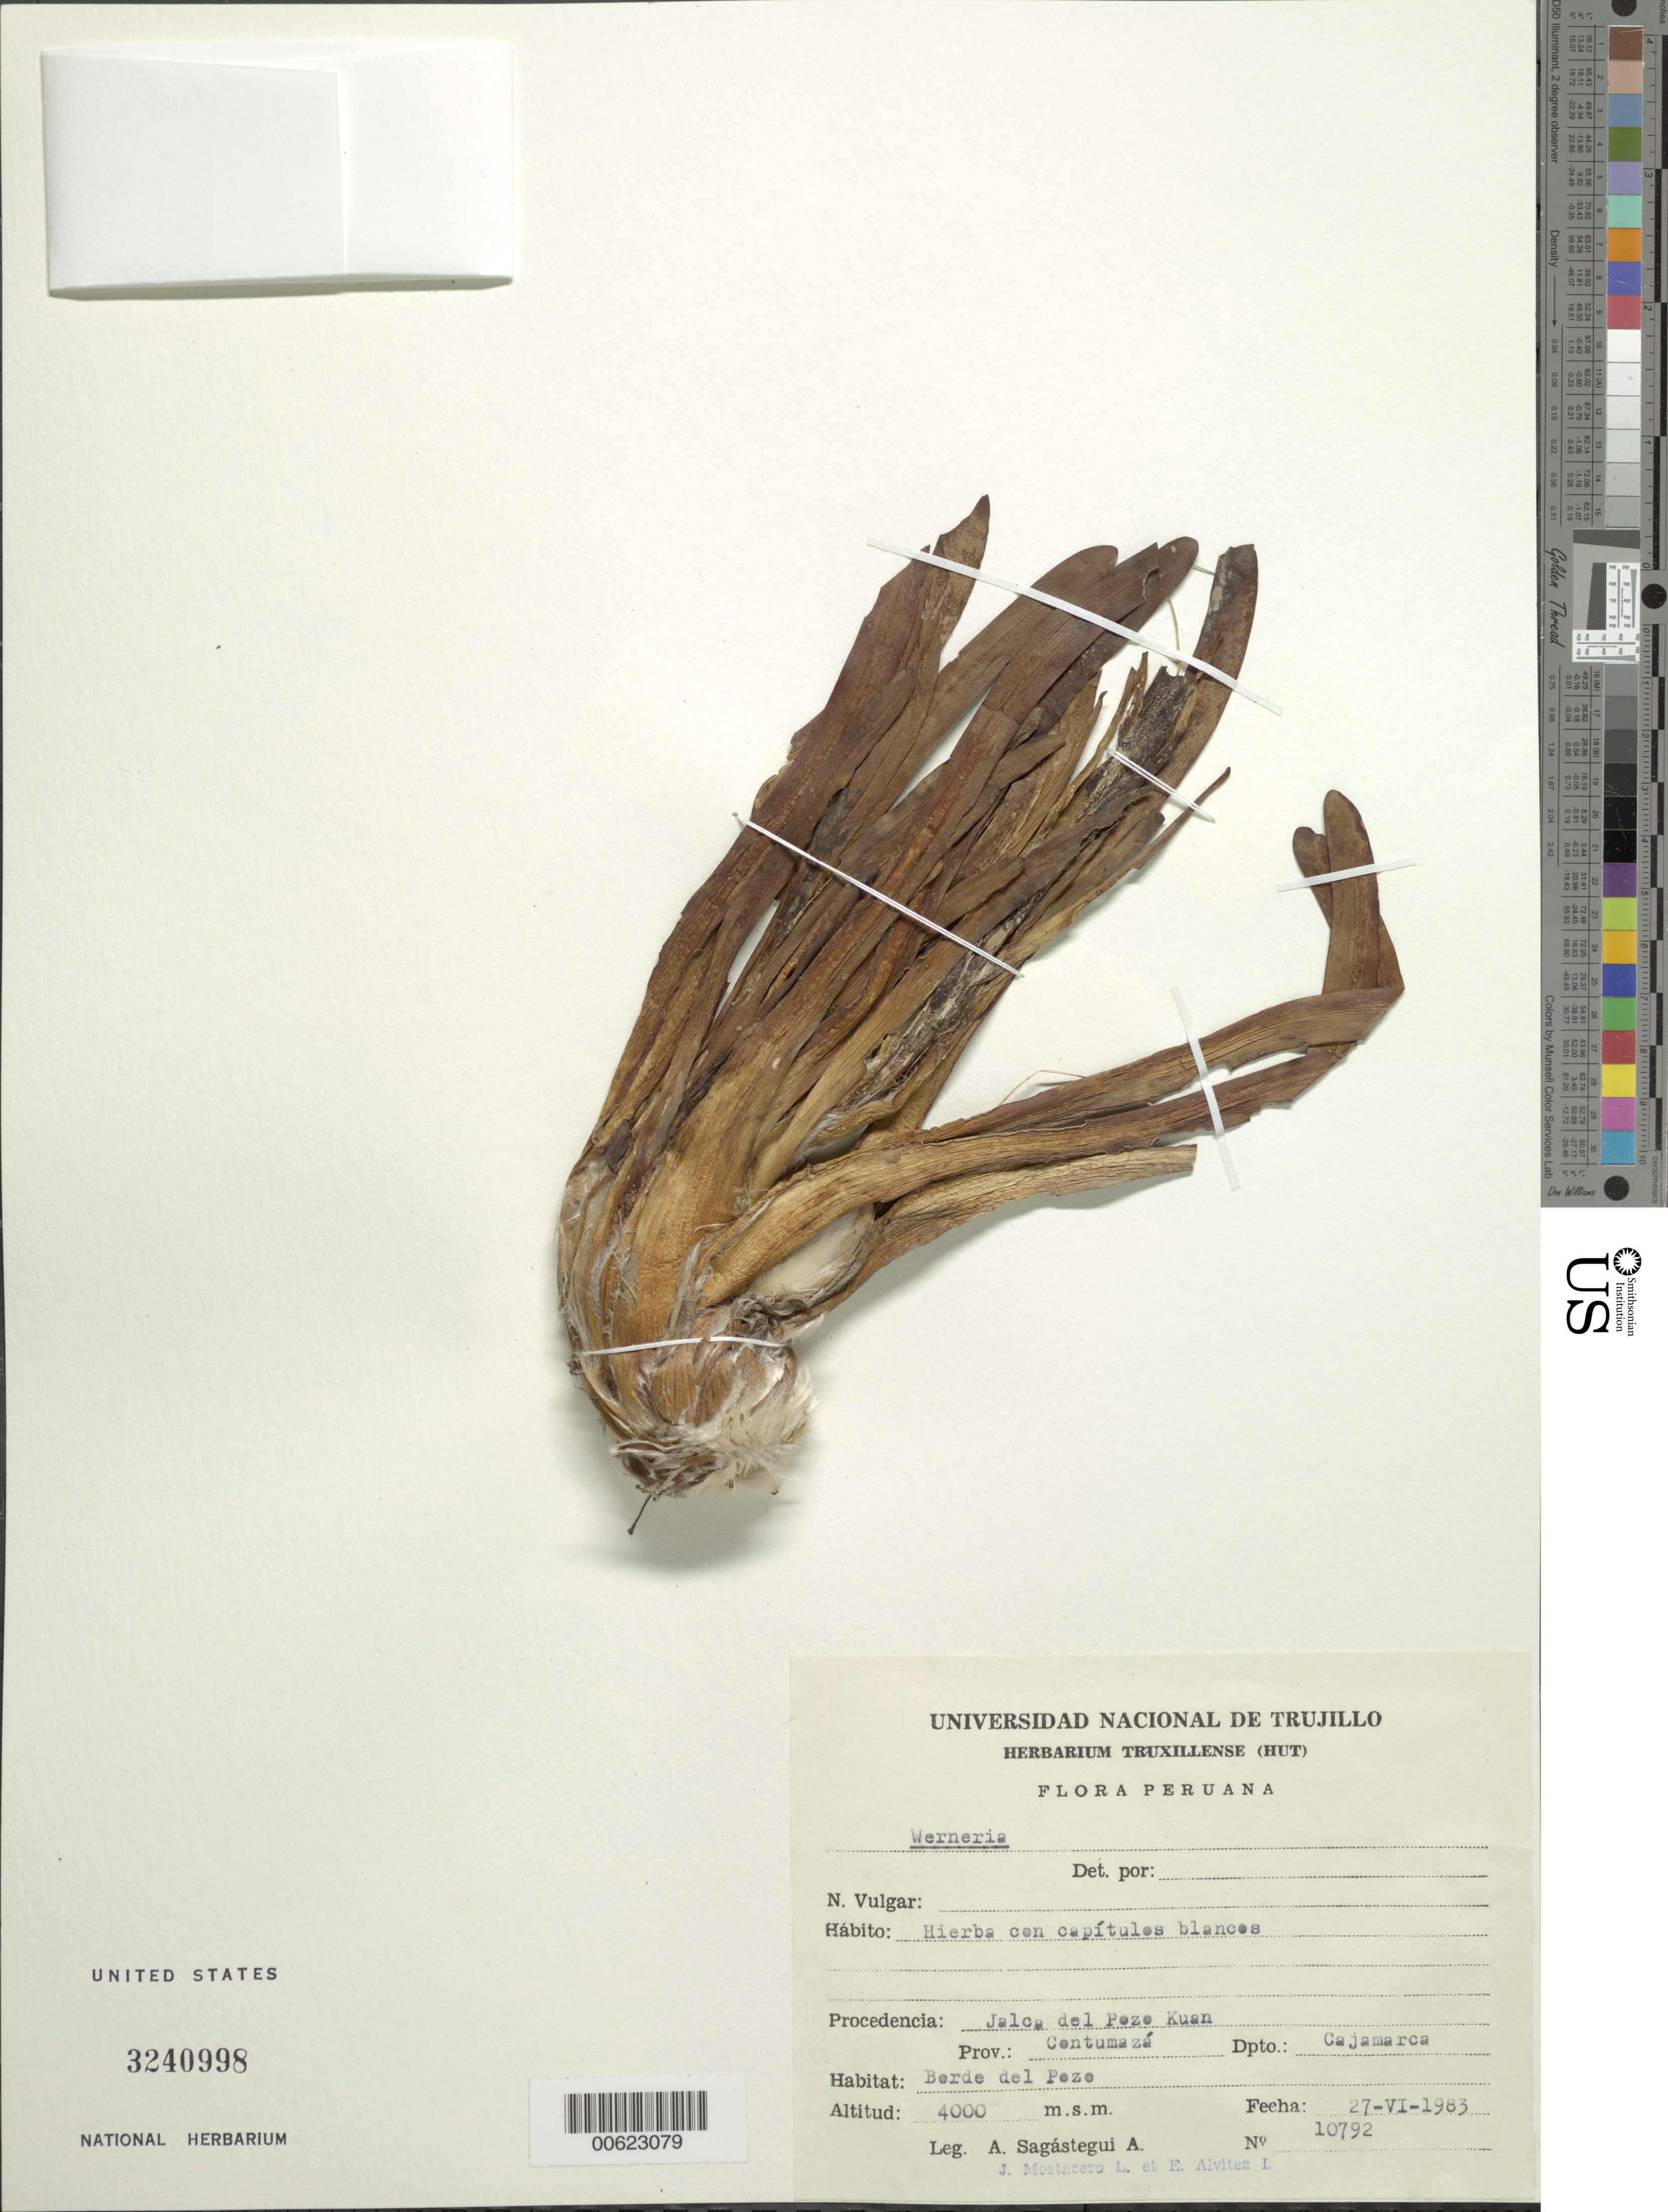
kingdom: Plantae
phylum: Tracheophyta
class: Magnoliopsida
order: Asterales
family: Asteraceae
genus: Werneria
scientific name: Werneria nubigena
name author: Kunth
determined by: Funk, Vicki A., (BOT), Smithsonian Institution - National Museum of Natural History (UNITED STATES)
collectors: D. Smith, J. Mostacero L. & E. Alvitez I.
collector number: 10792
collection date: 1983-06-27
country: Peru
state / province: Cajamarca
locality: Contumazá, Jalca del, pozo Kuan, borde del pozo [coords for Prov. Contumazá, not exact locality, are 7, 20S, 78, 55W]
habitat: Borde del pozo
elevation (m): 4000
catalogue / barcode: US 3240998